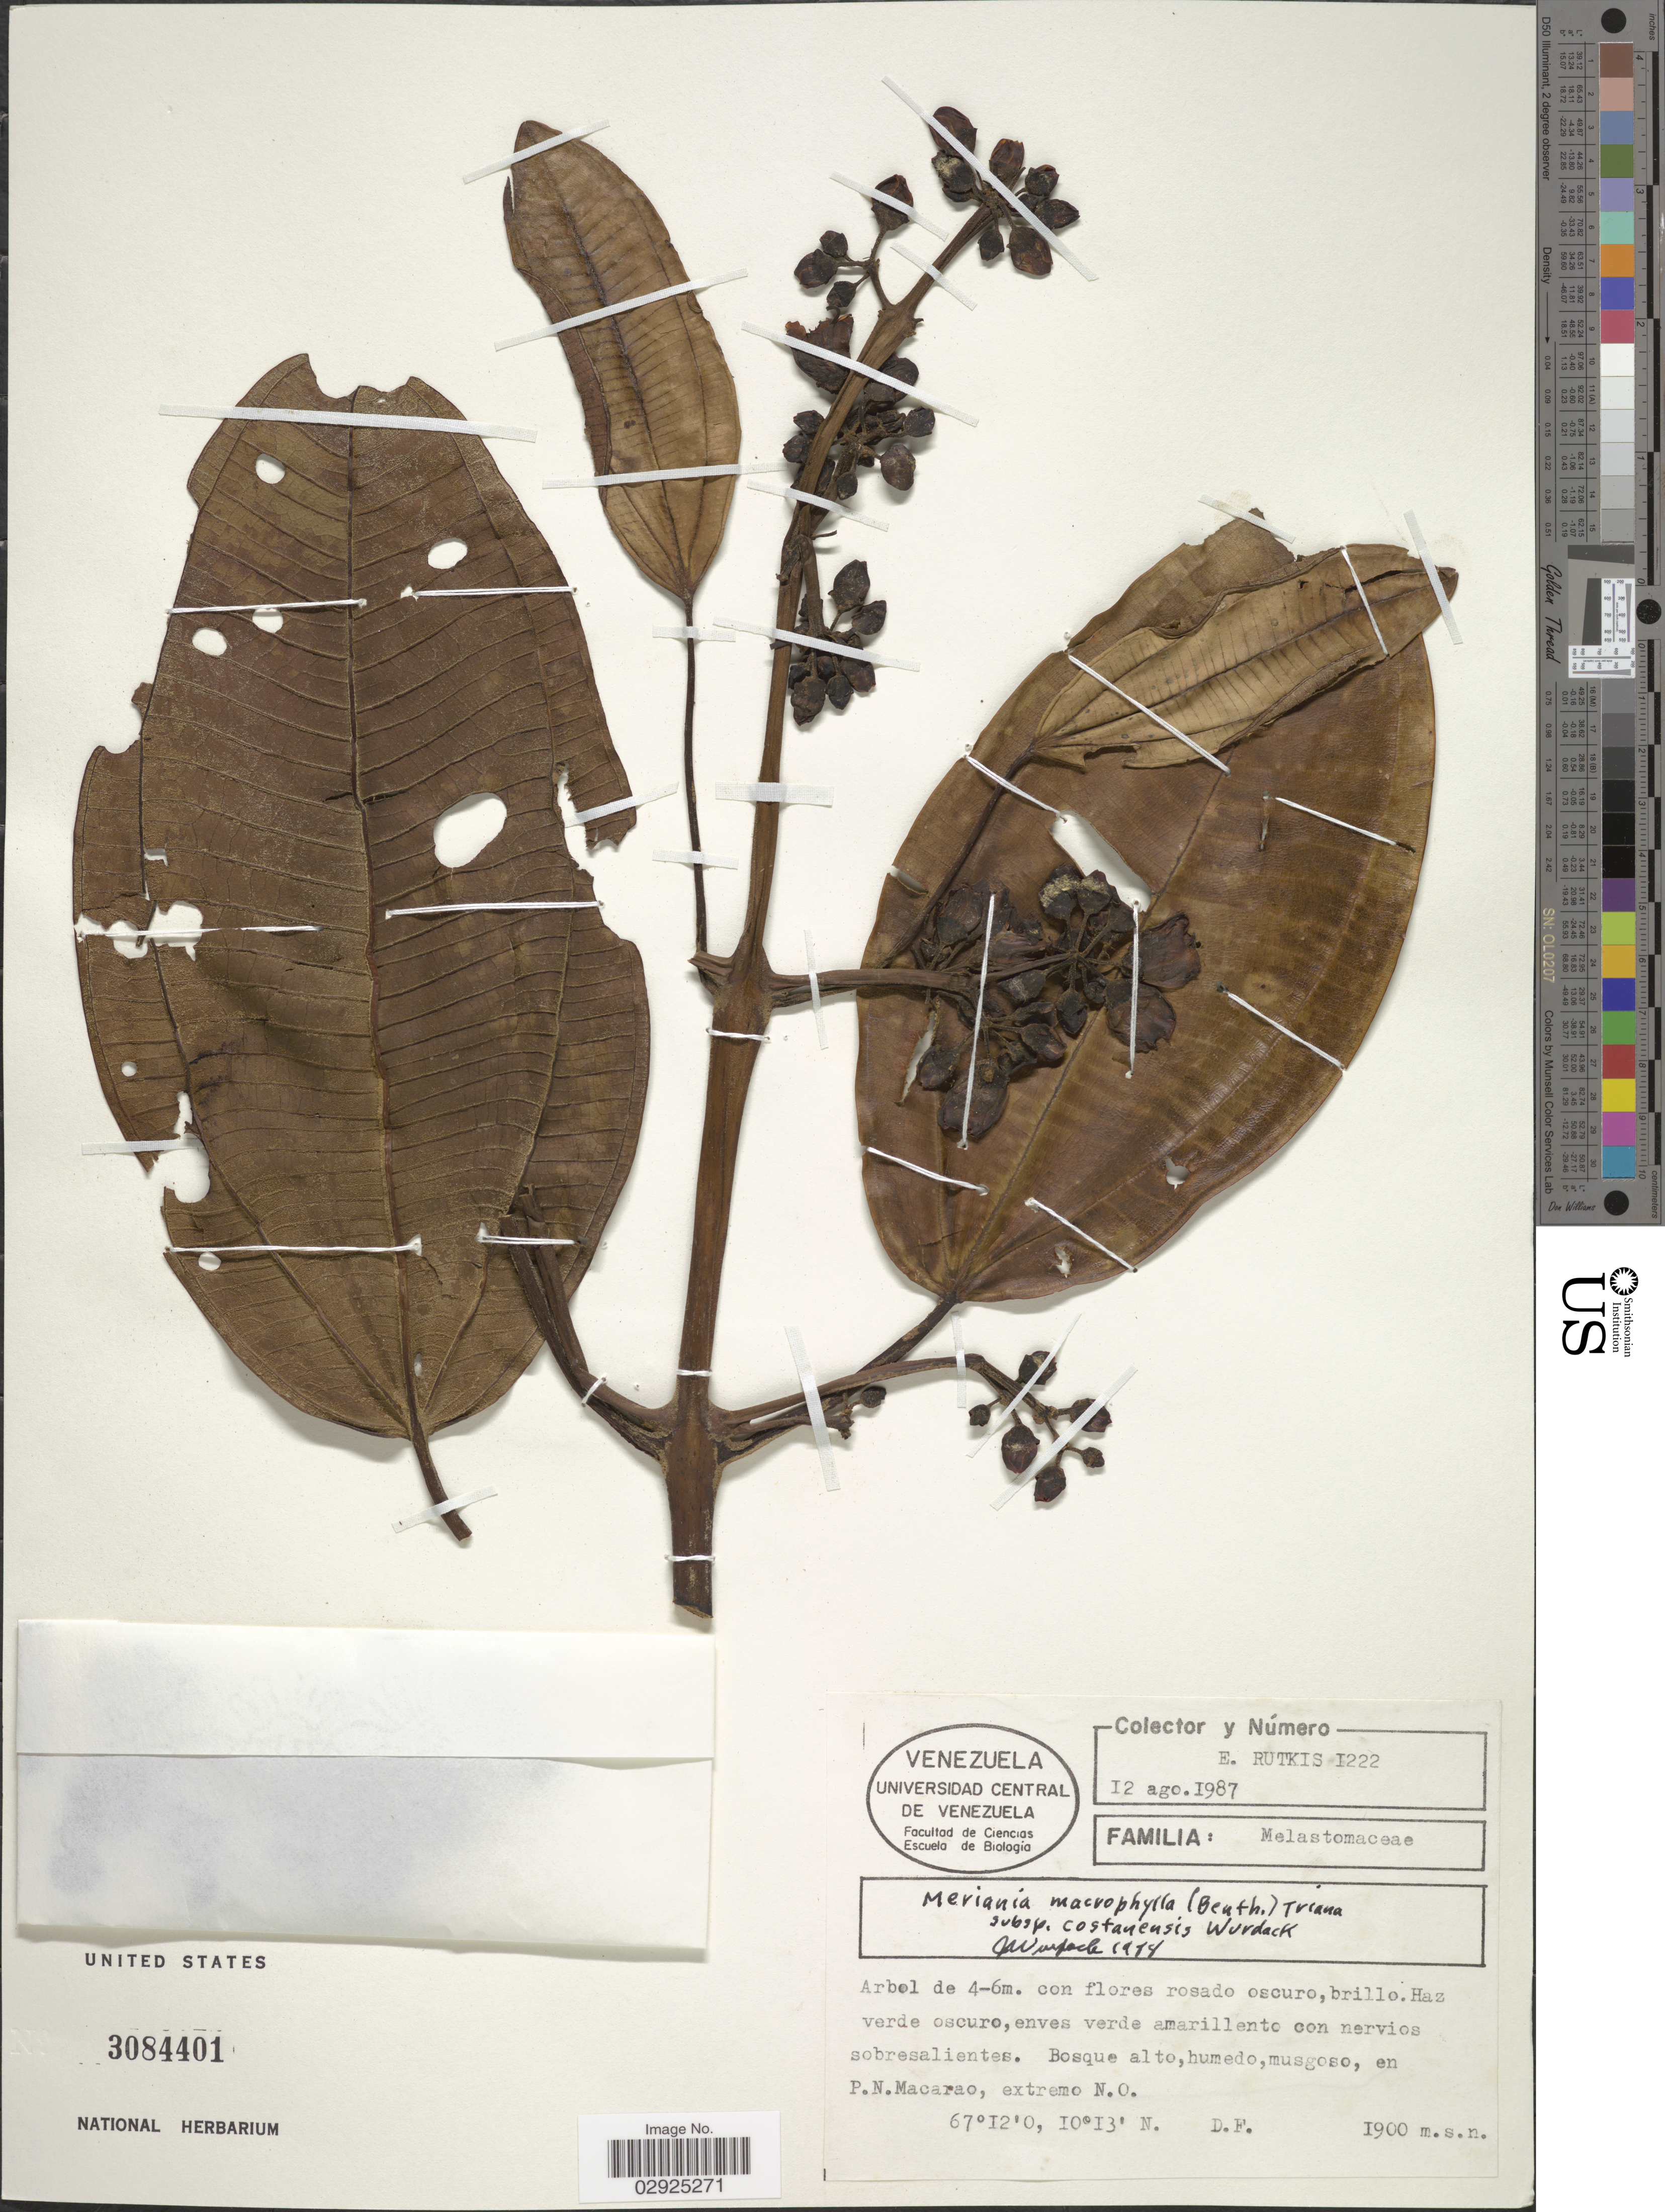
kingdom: Plantae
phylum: Tracheophyta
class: Magnoliopsida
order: Myrtales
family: Melastomataceae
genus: Meriania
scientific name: Meriania macrophylla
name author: (Benth.) Triana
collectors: E. Rutkis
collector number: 1222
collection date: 1987-08-12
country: Venezuela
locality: P.N. Macarao, extremo N.O., D.F.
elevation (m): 1900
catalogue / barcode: US 3084401